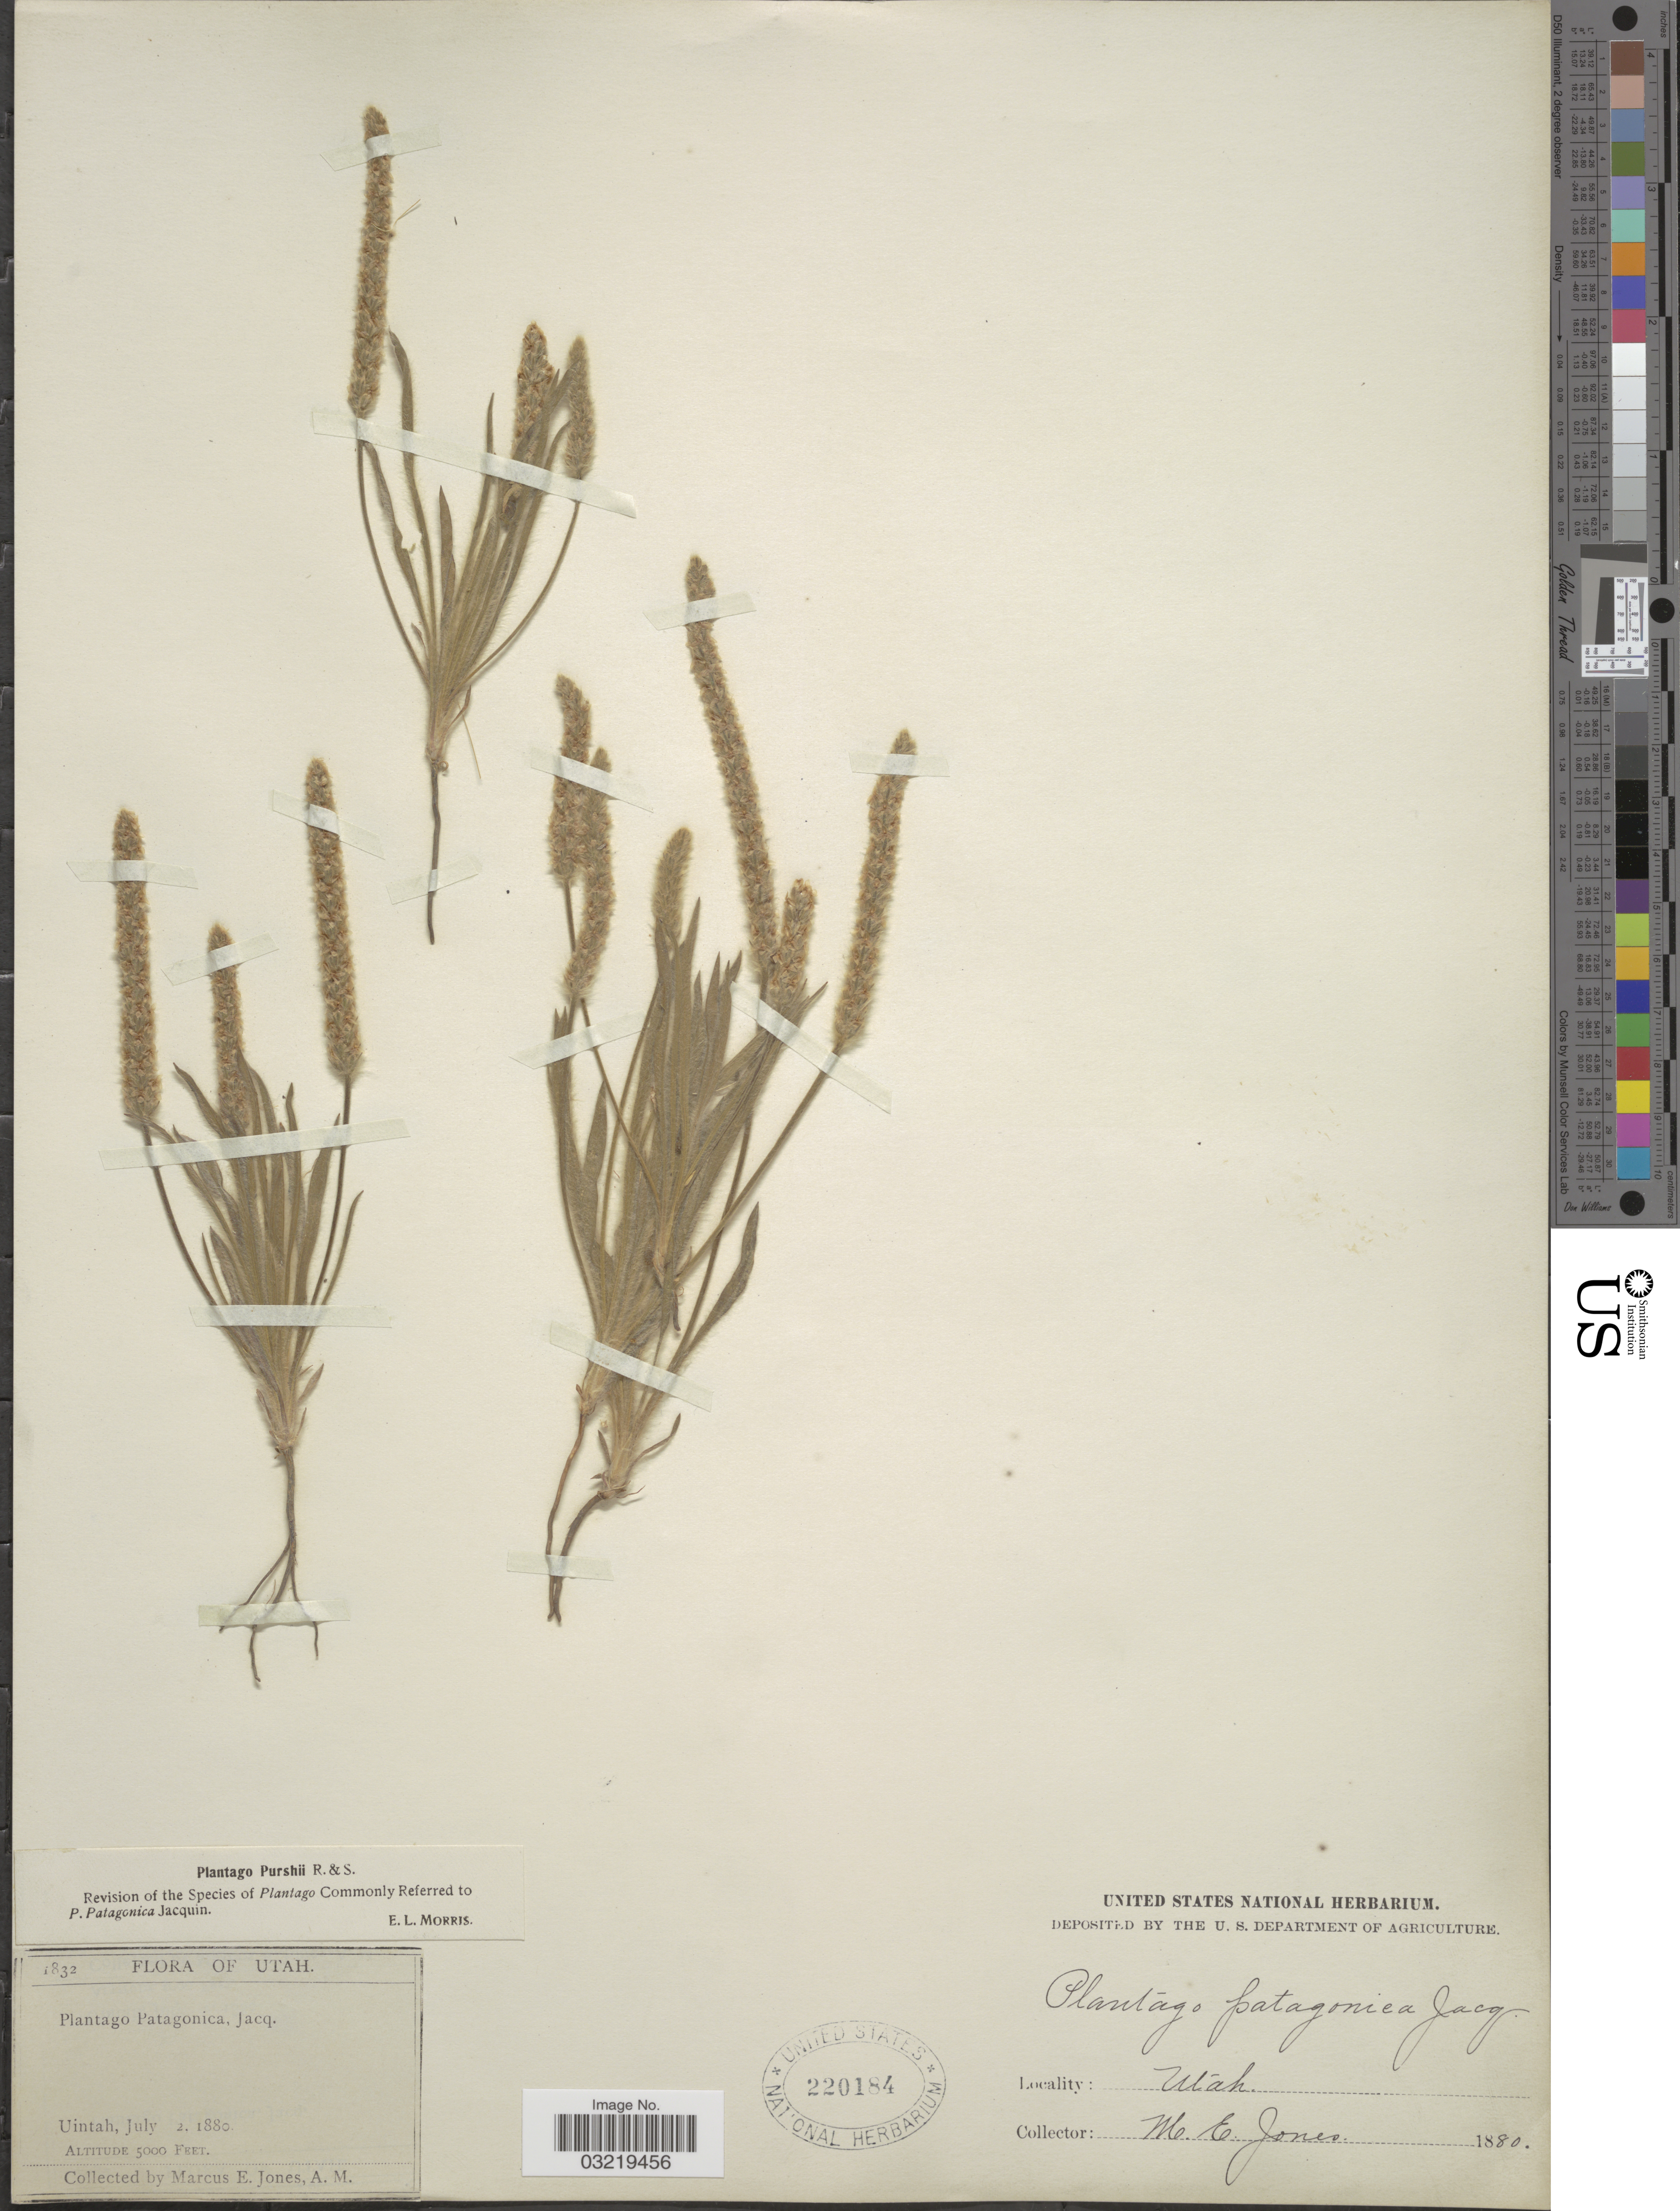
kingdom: Plantae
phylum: Tracheophyta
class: Magnoliopsida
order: Lamiales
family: Plantaginaceae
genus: Plantago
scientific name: Plantago patagonica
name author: Jacq.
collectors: M. E. Jones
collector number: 1832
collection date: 1880-07-02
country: United States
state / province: Utah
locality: Uintah.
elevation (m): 1524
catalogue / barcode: US 220184